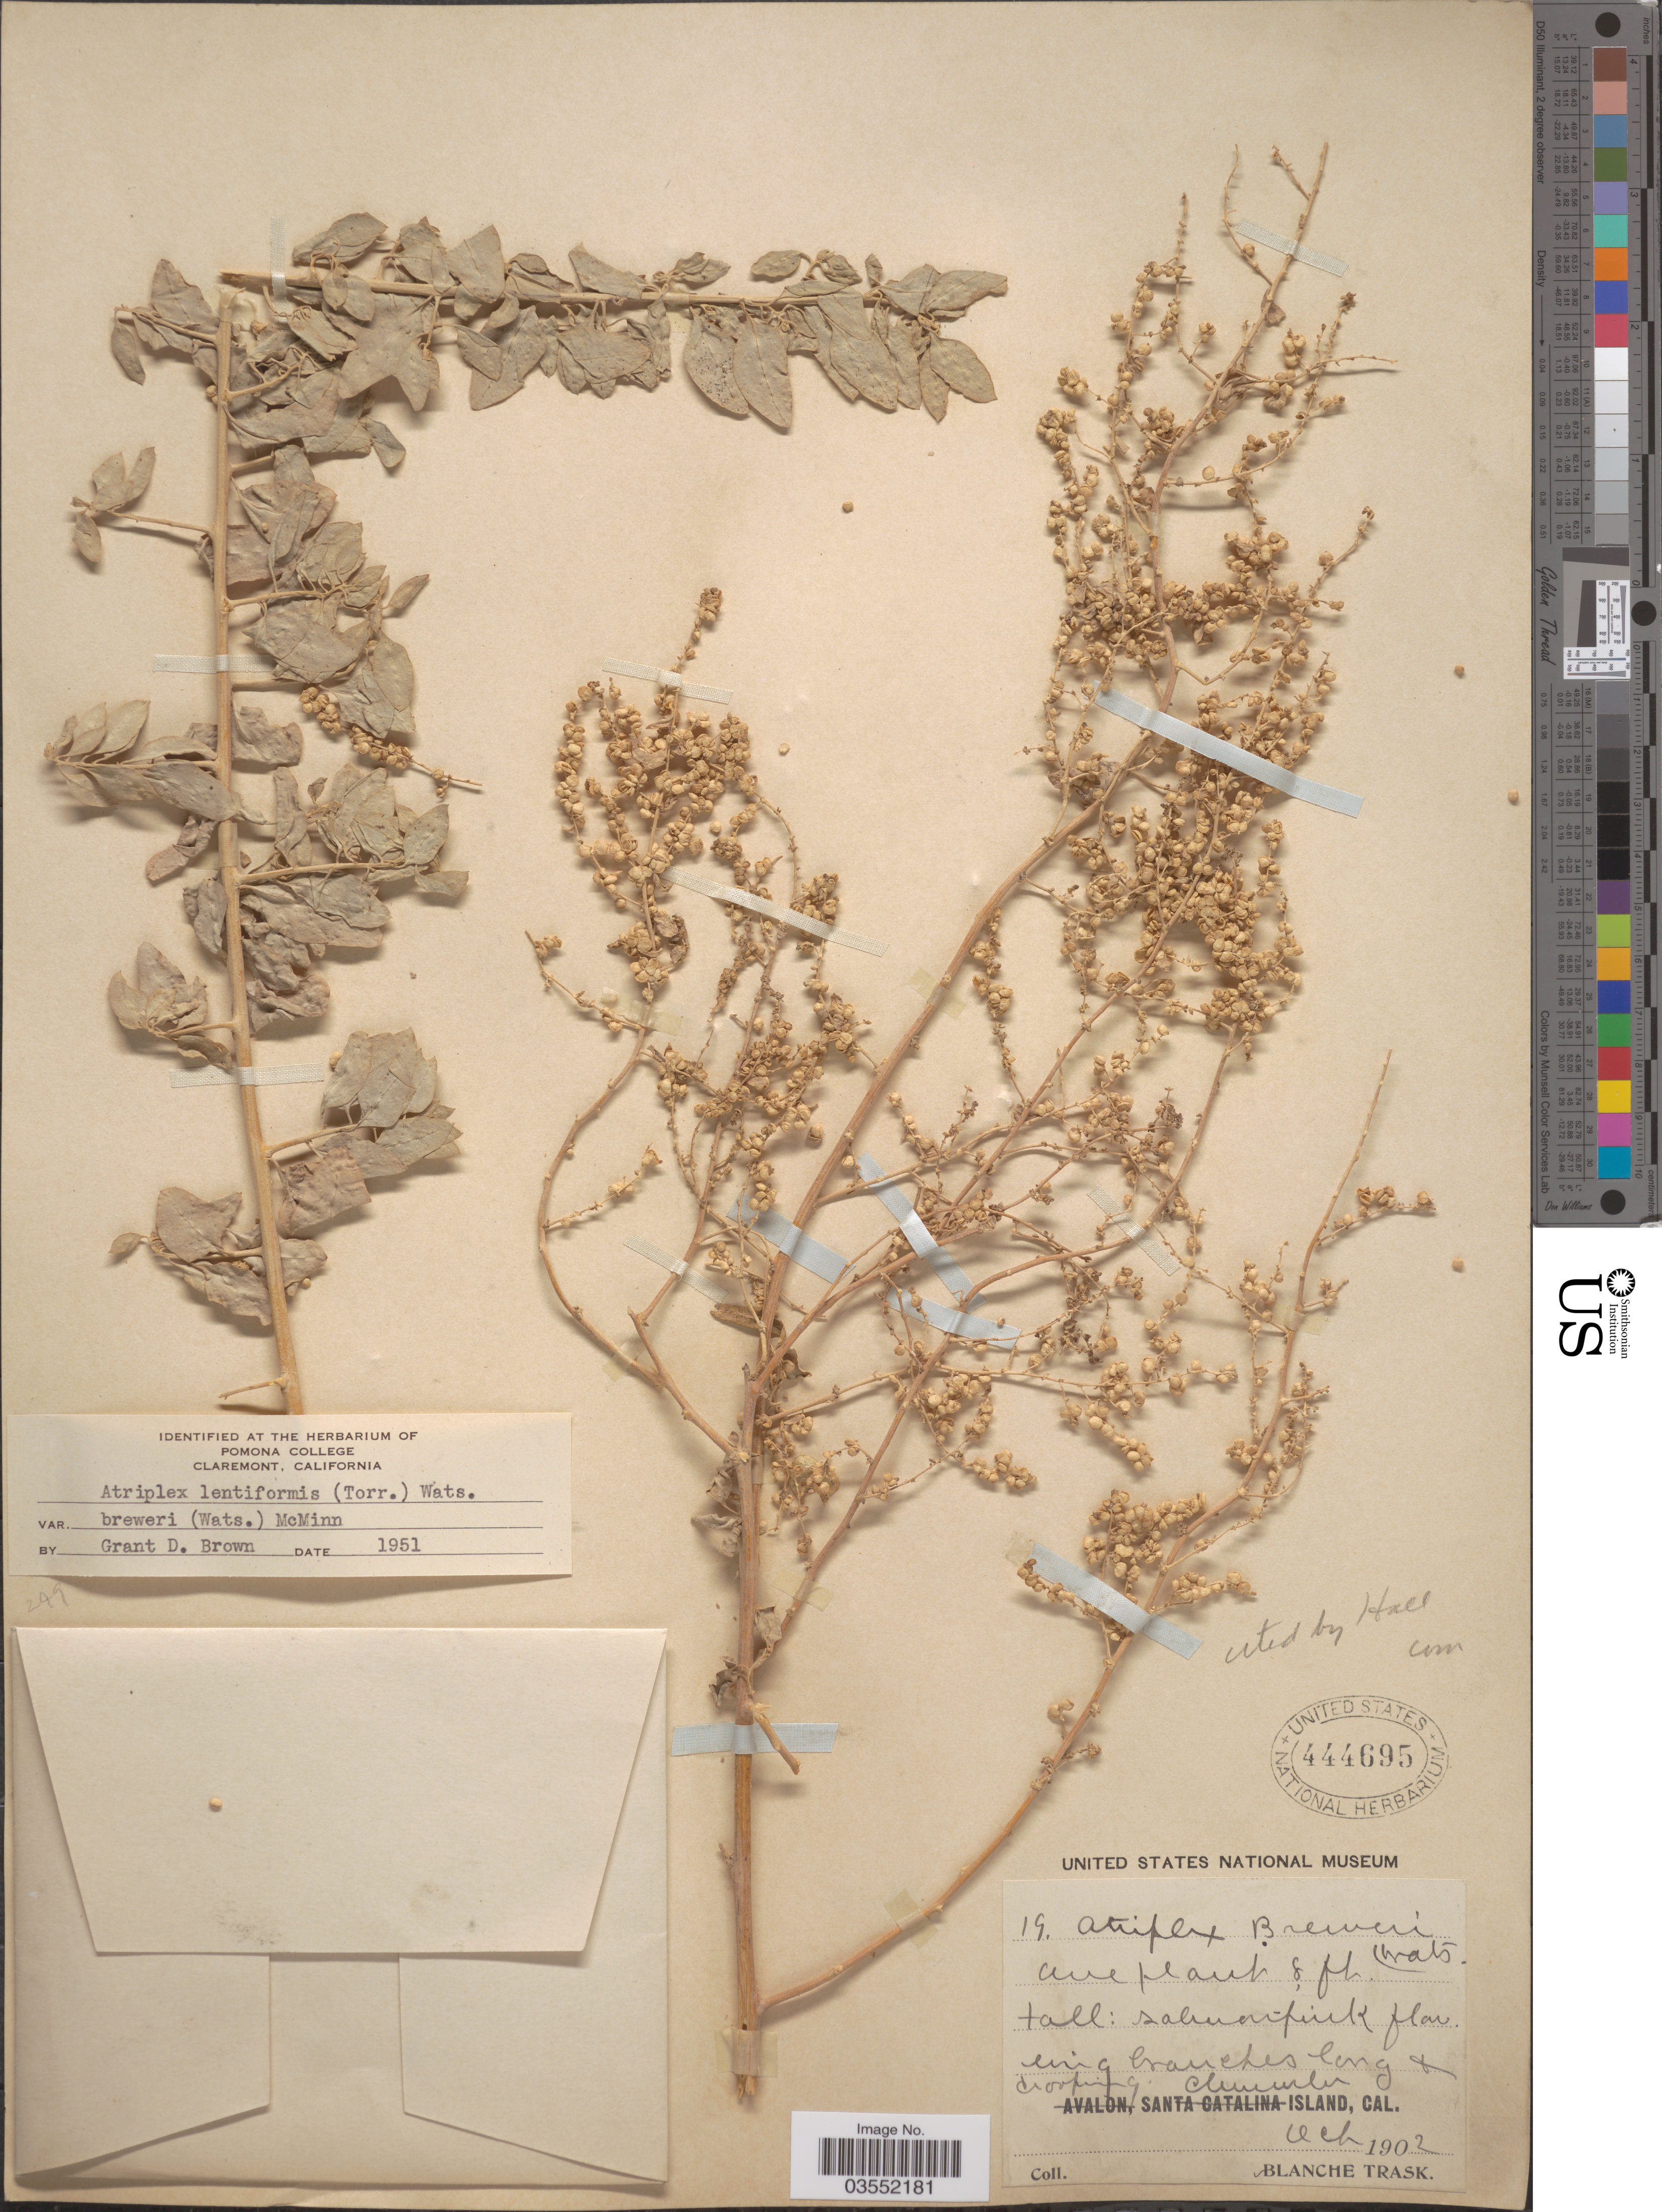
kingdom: Plantae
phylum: Tracheophyta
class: Magnoliopsida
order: Caryophyllales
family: Amaranthaceae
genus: Atriplex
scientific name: Atriplex lentiformis var. breweri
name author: (S. Watson) McMinn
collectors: B. Trask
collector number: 19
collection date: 1902-10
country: United States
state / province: California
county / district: Los Angeles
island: San Clemente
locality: San Clemente Island.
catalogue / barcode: US 444695